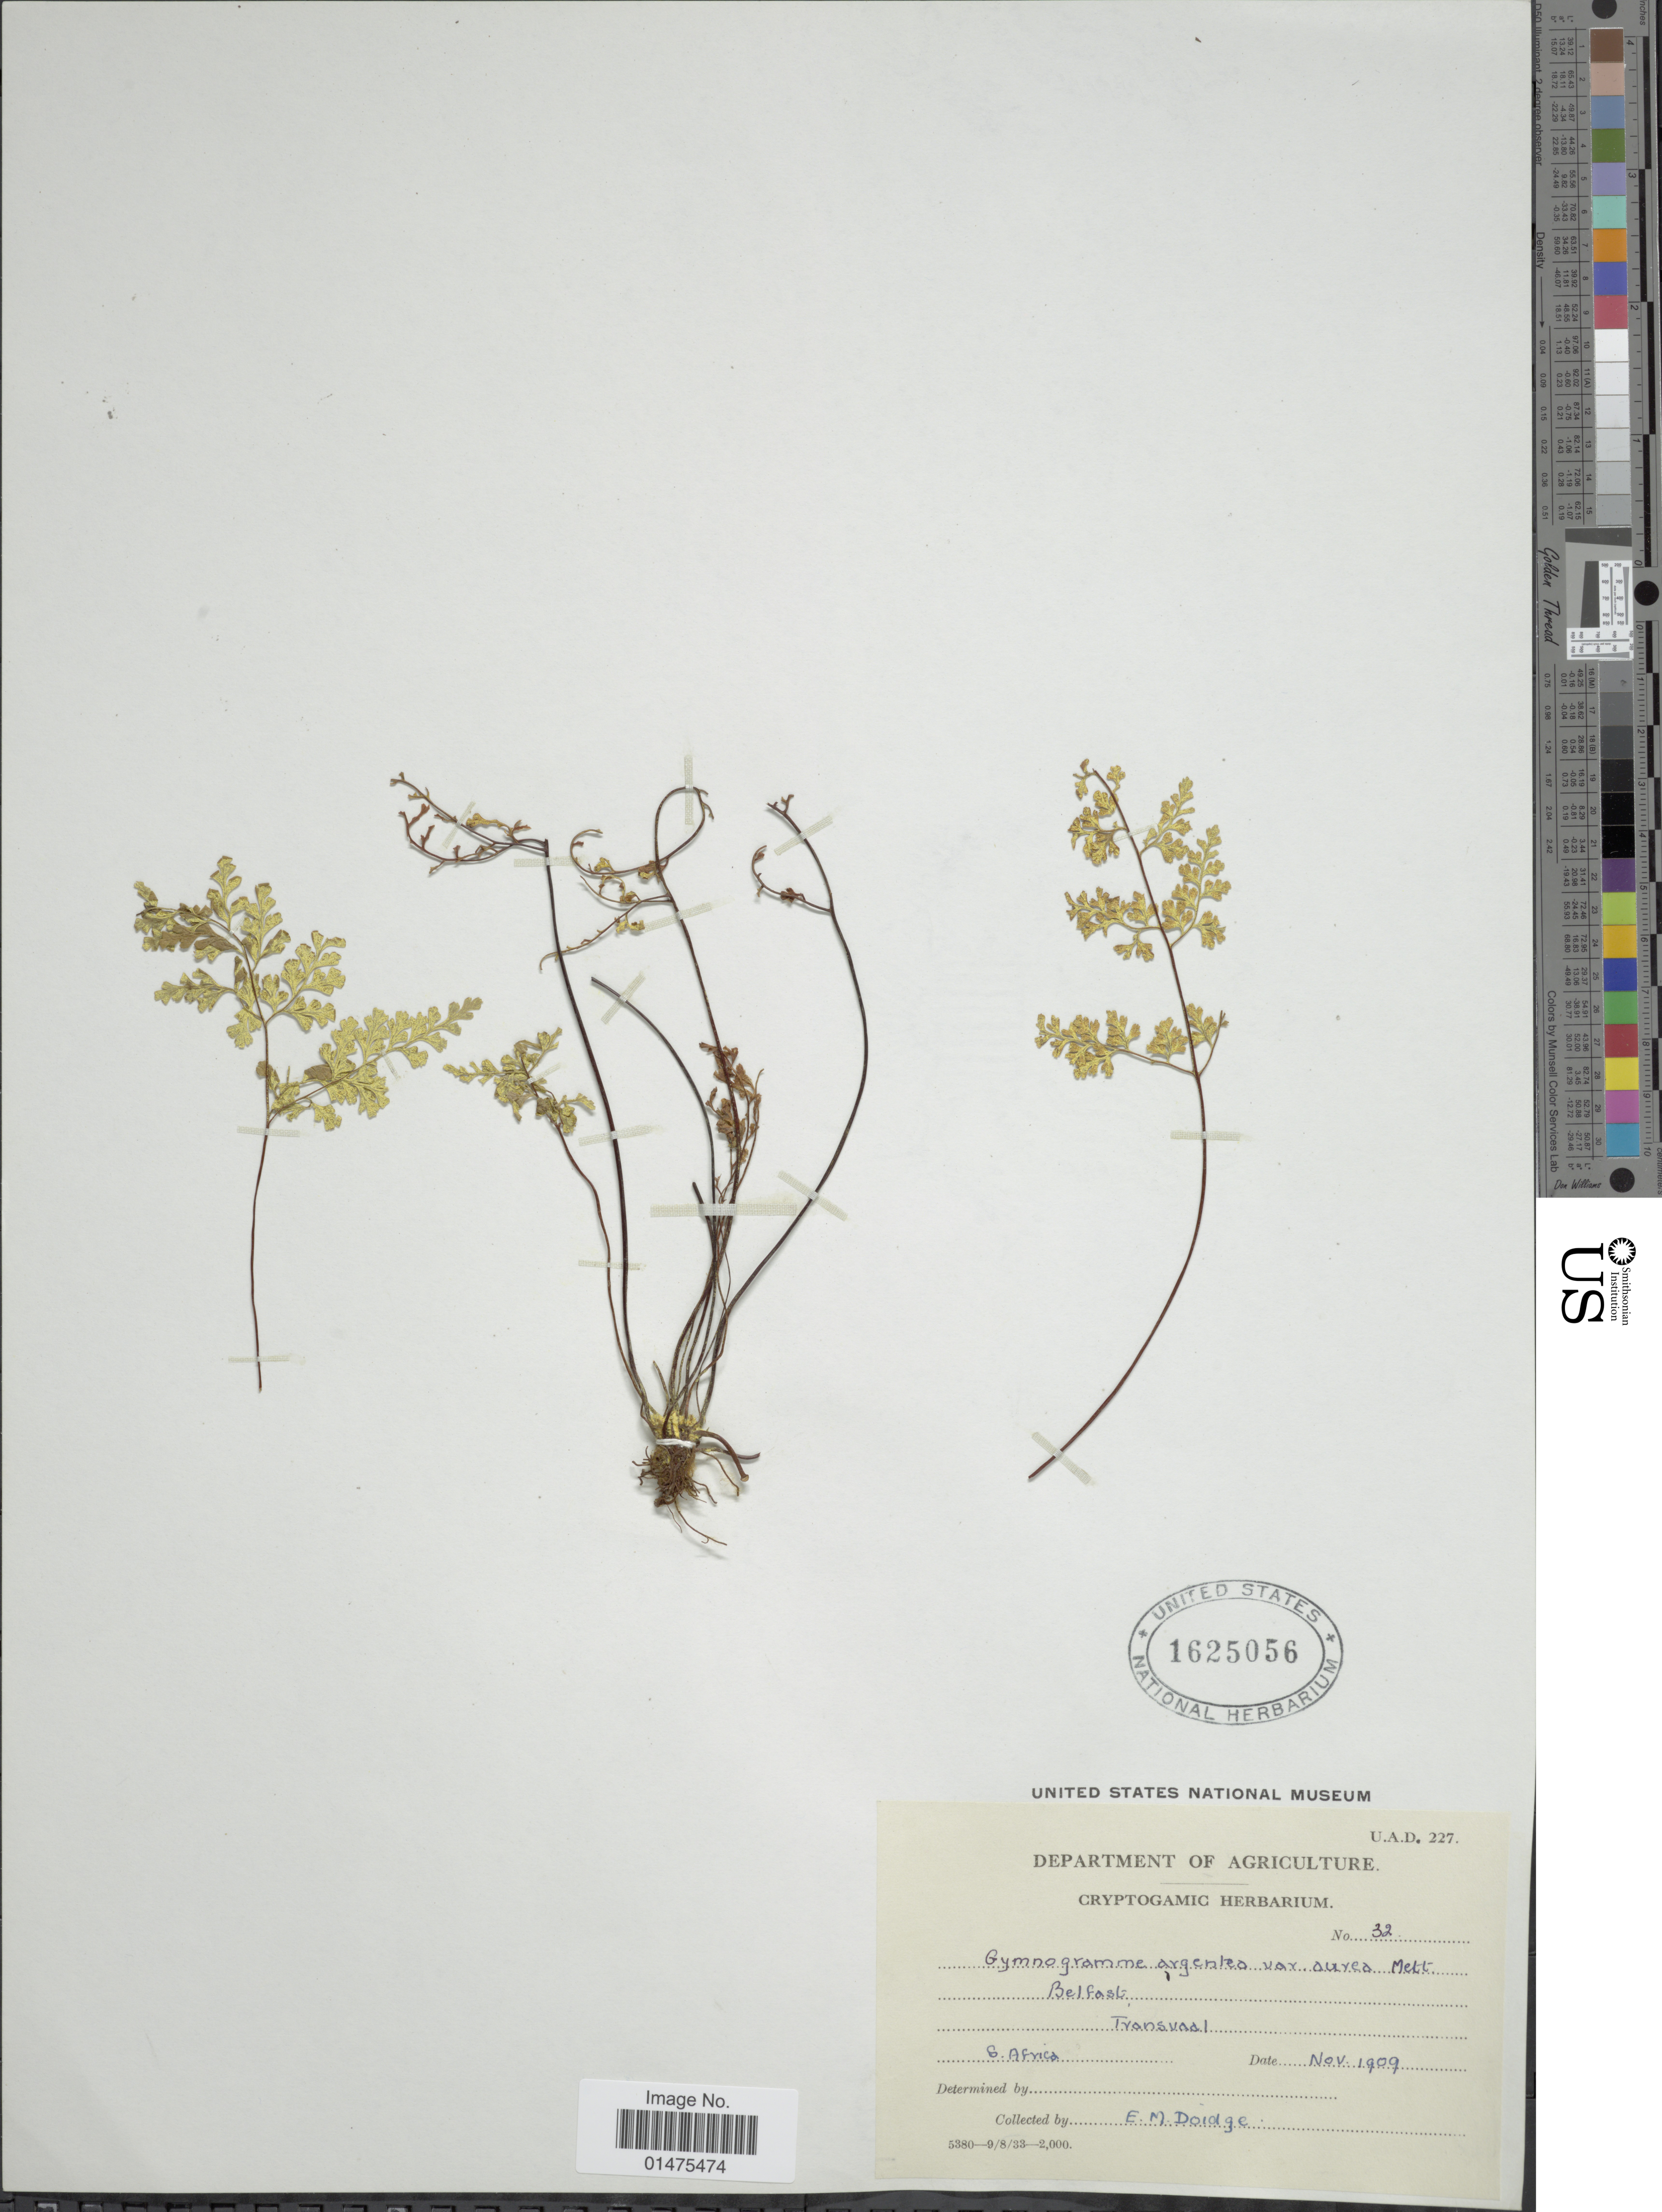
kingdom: Plantae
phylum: Tracheophyta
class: Polypodiopsida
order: Polypodiales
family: Pteridaceae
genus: Pityrogramma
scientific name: Pityrogramma argentea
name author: (Willd.) Hennequin & H. Schneid.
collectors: E. Doidge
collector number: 32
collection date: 1909-11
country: South Africa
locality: Transvaal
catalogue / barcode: US 1625056